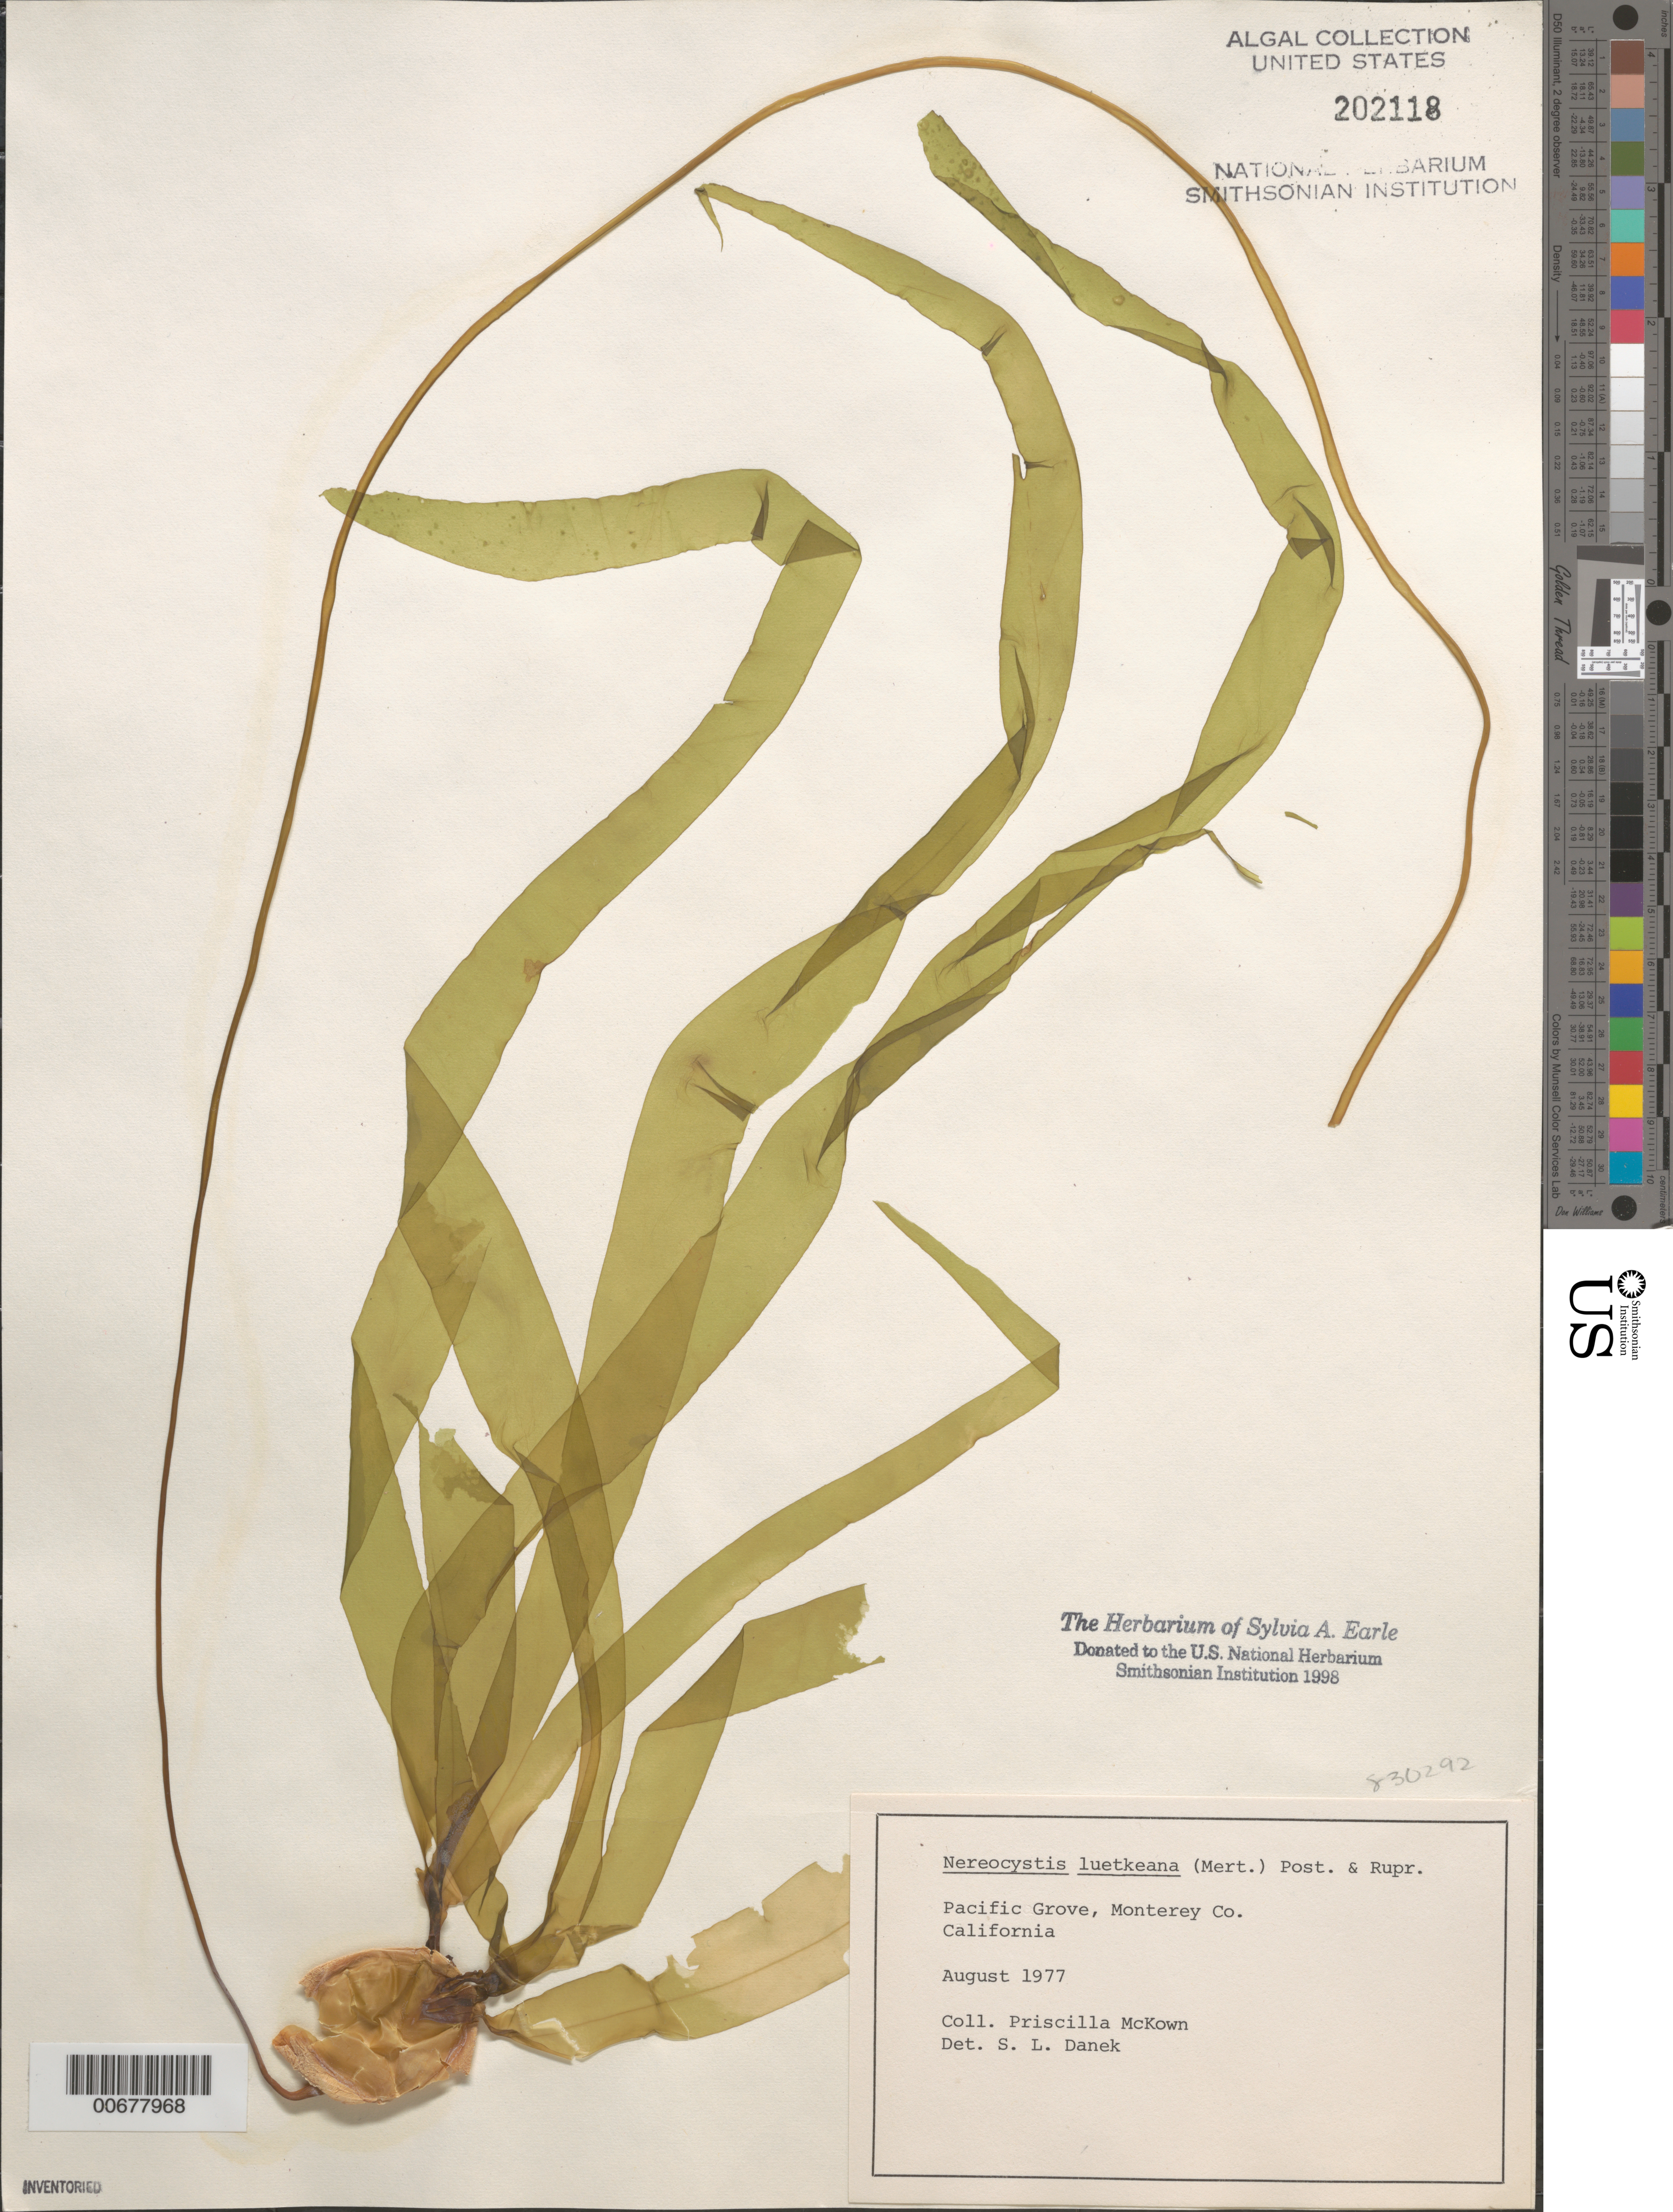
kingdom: Chromista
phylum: Ochrophyta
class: Phaeophyceae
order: Laminariales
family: Laminariaceae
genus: Nereocystis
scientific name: Nereocystis luetkeana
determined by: Danek, S. L.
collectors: P. McKown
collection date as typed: Aug 1977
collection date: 1977-08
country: United States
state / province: California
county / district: Monterey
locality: Pacific Grove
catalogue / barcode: US 202118